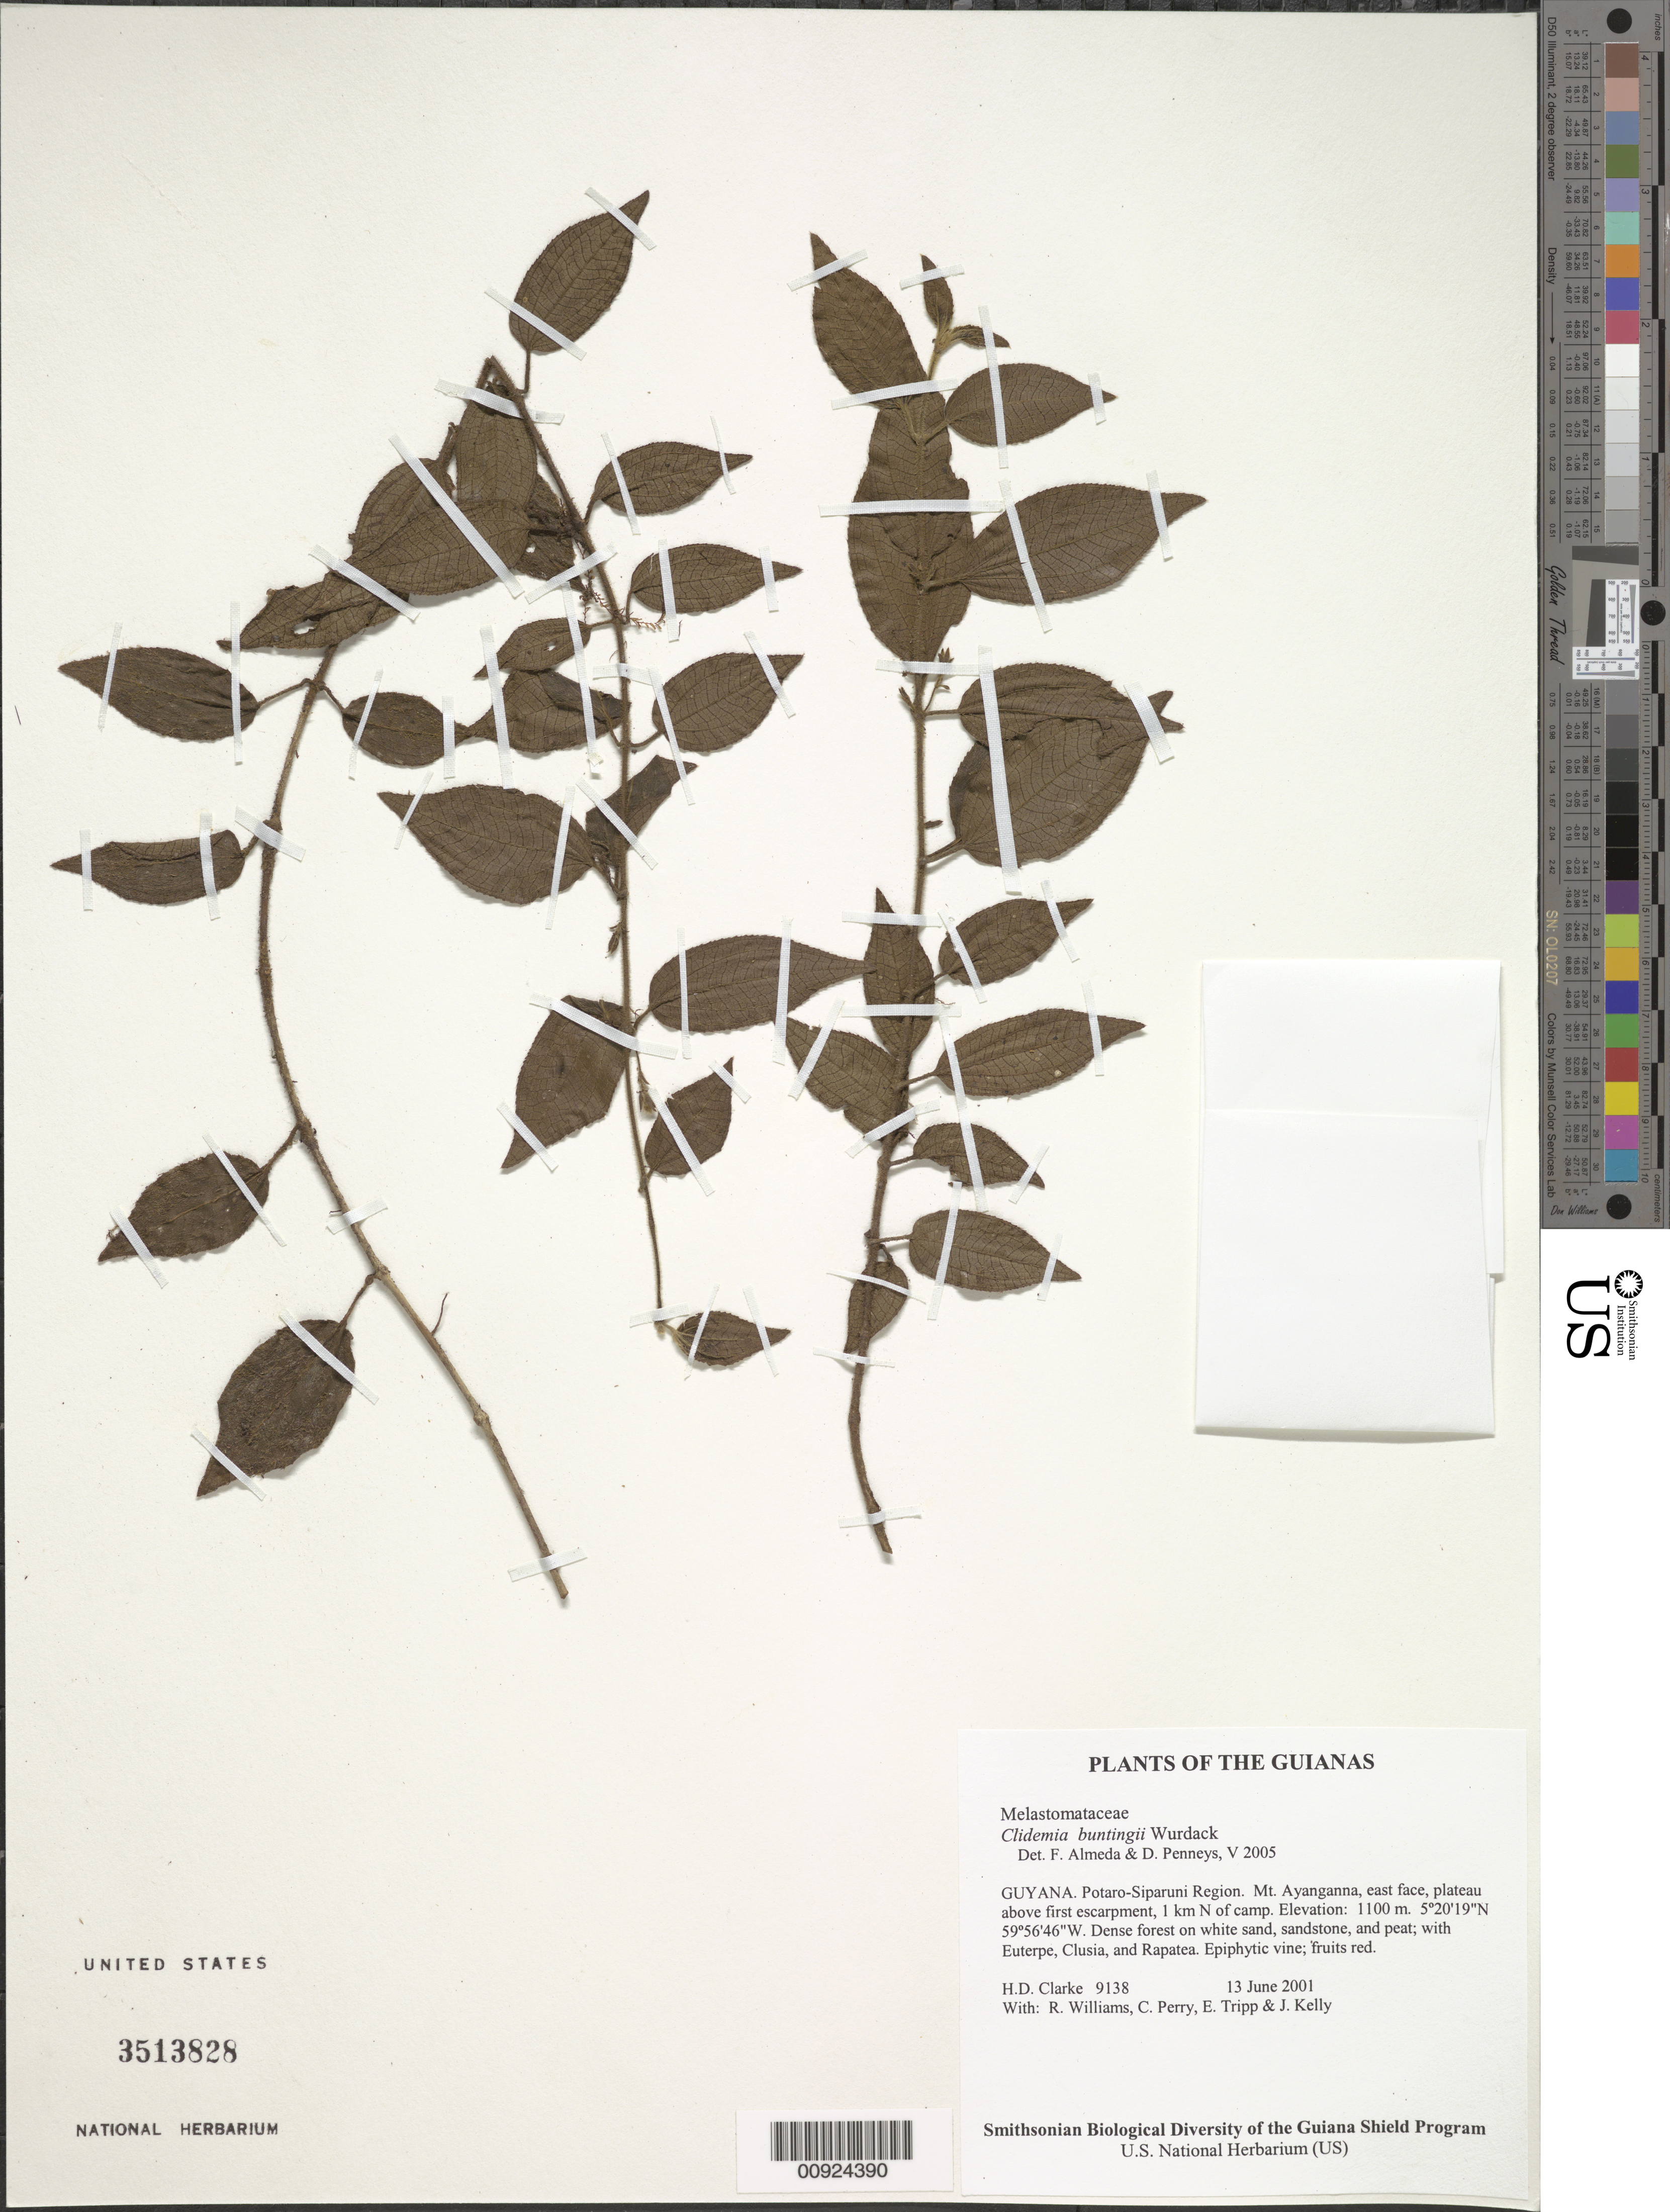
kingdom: Plantae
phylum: Tracheophyta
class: Magnoliopsida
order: Myrtales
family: Melastomataceae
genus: Clidemia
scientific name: Clidemia buntingii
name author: Wurdack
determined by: Almeda, F.; Penneys, D. S.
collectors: H. D. Clarke, R. Williams, C. Perry, E. Tripp & J. Kelly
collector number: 9138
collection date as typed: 13 June 2001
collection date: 2001-06-13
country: Guyana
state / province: Potaro-Siparuni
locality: Mt. Ayanganna, east face, plateau above first escarpment, 1 km N of camp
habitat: Dense forest on white sand, sandstone, and peat; with Euterpe, Clusia, and Rapatea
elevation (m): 1100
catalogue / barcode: US 3513828